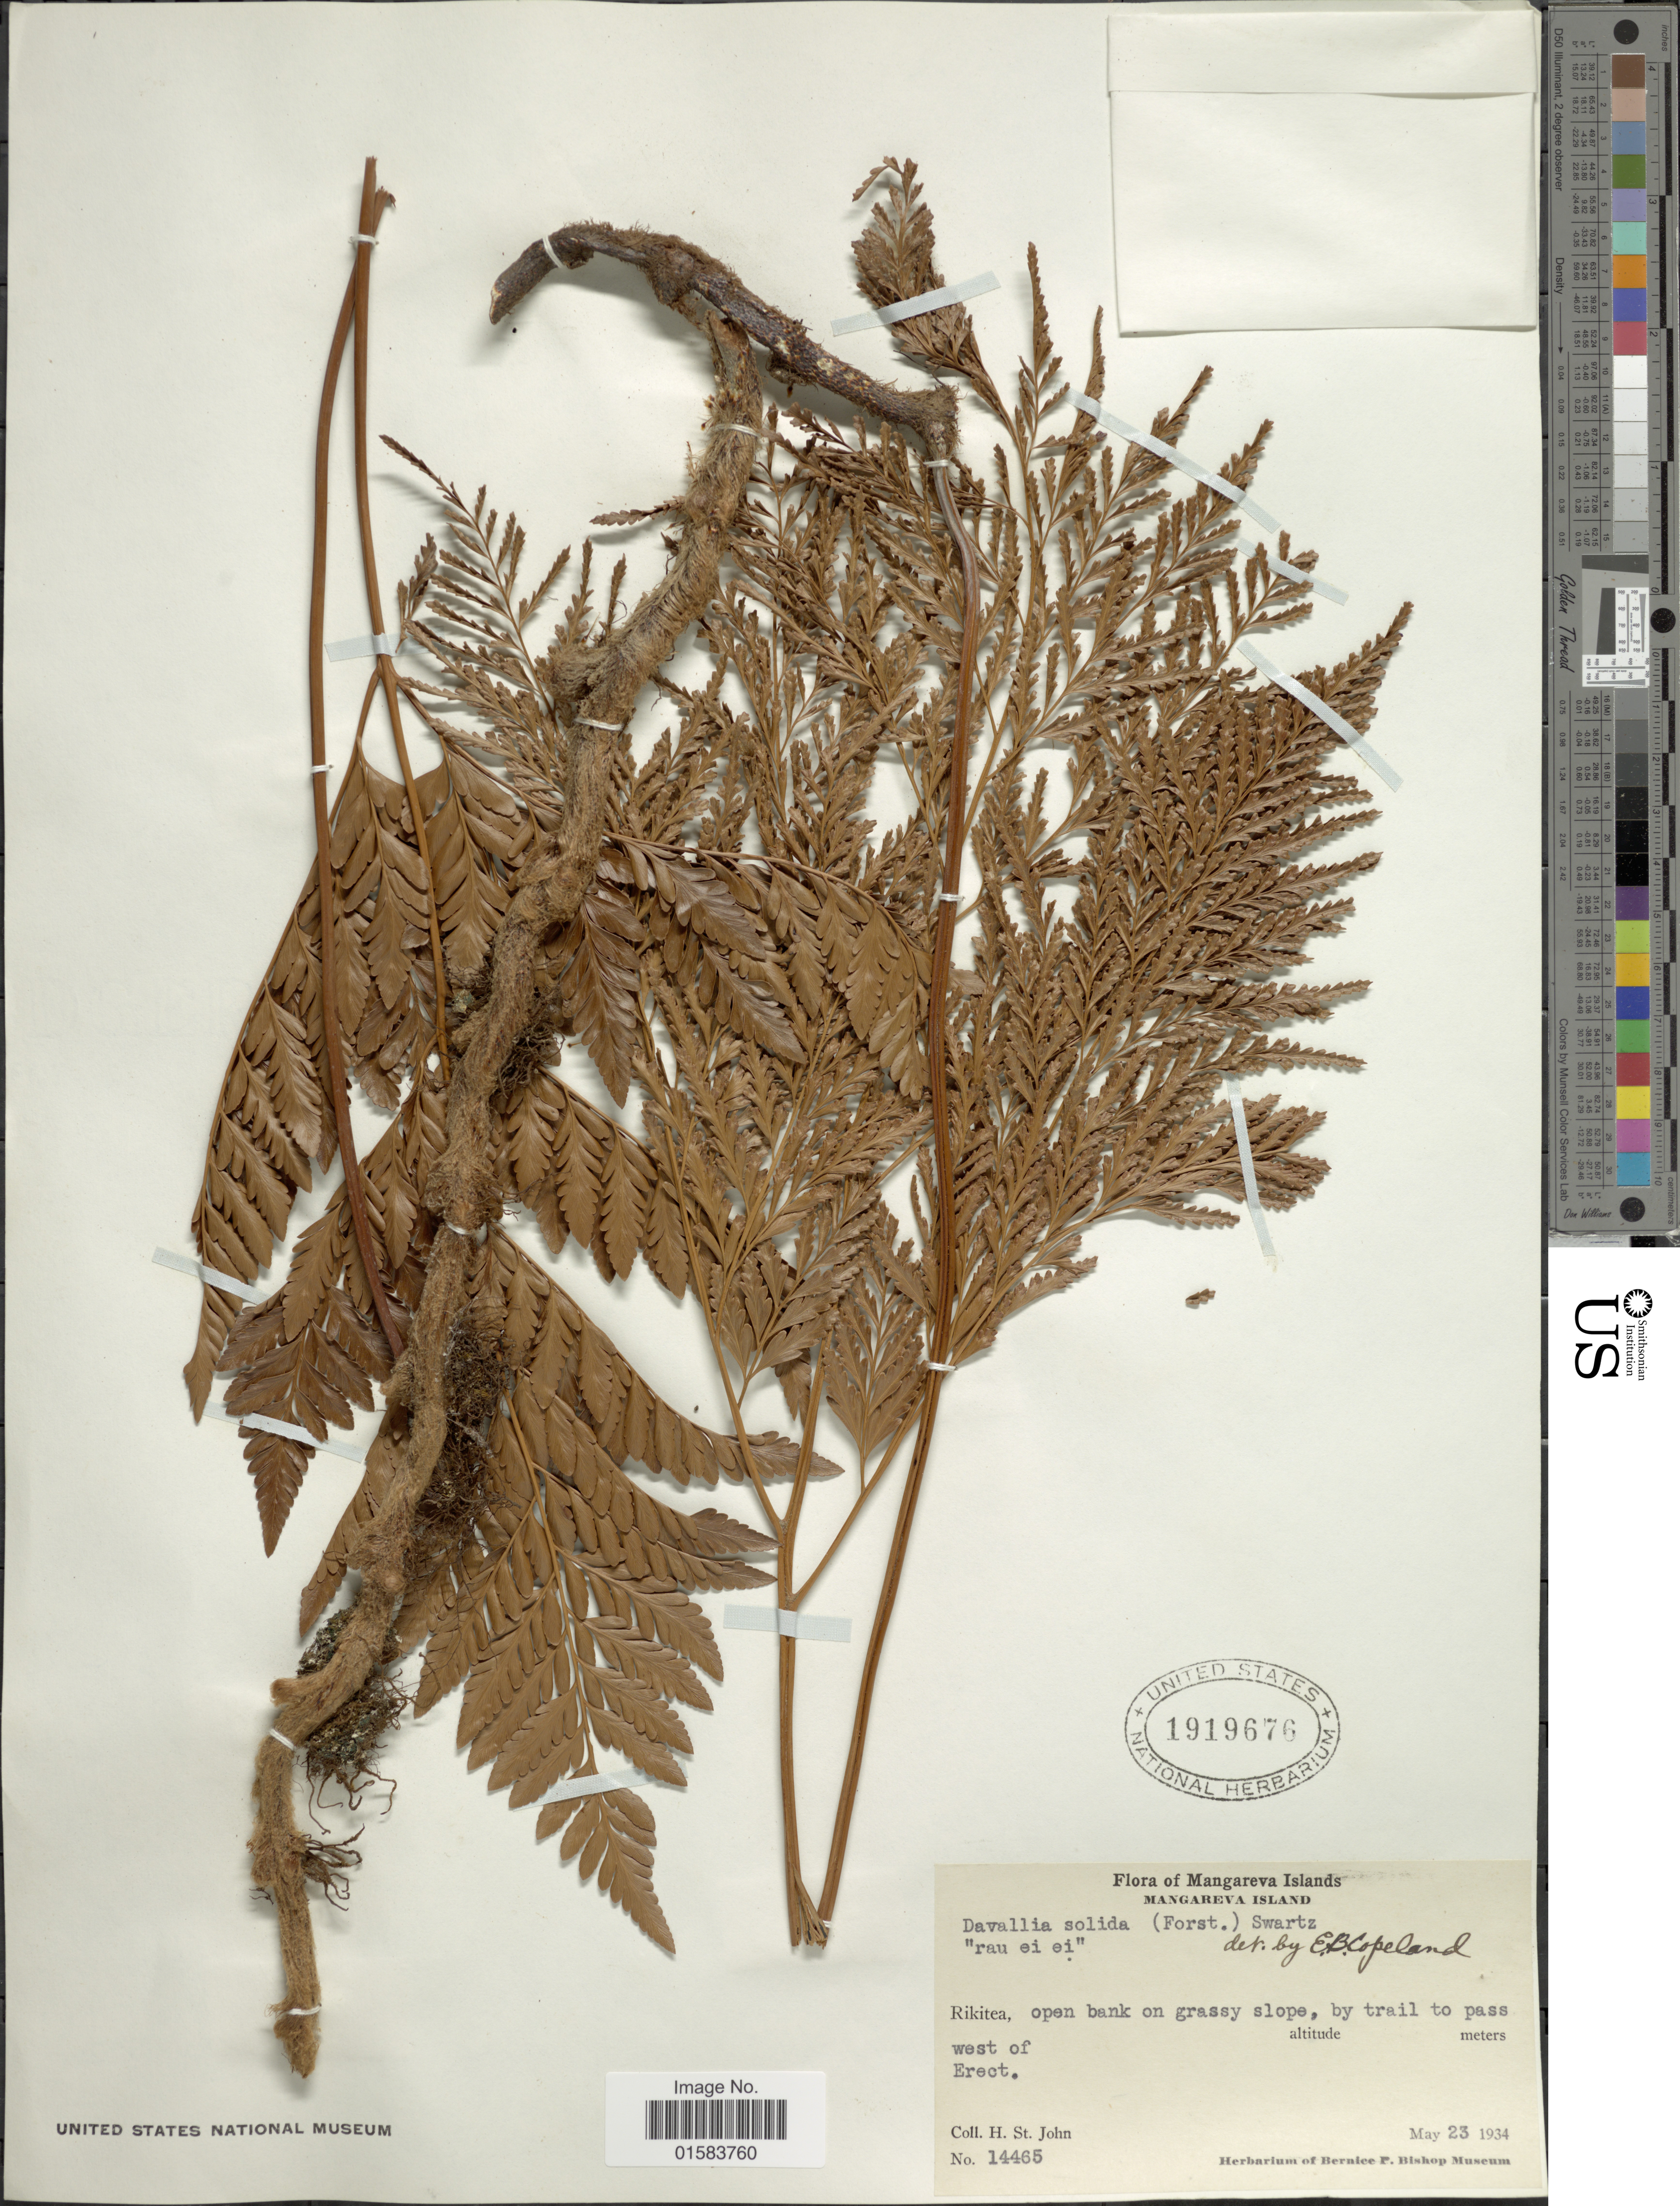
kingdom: Plantae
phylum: Tracheophyta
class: Polypodiopsida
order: Polypodiales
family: Davalliaceae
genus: Davallia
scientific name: Davallia solida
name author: (G. Forst.) Sw.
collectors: H. St. John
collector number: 14465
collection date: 1934-05-23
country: French Polynesia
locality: Mangareva Islands, Rikitea, west of open bank in grassy slope, by trail to pass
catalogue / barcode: US 1919676